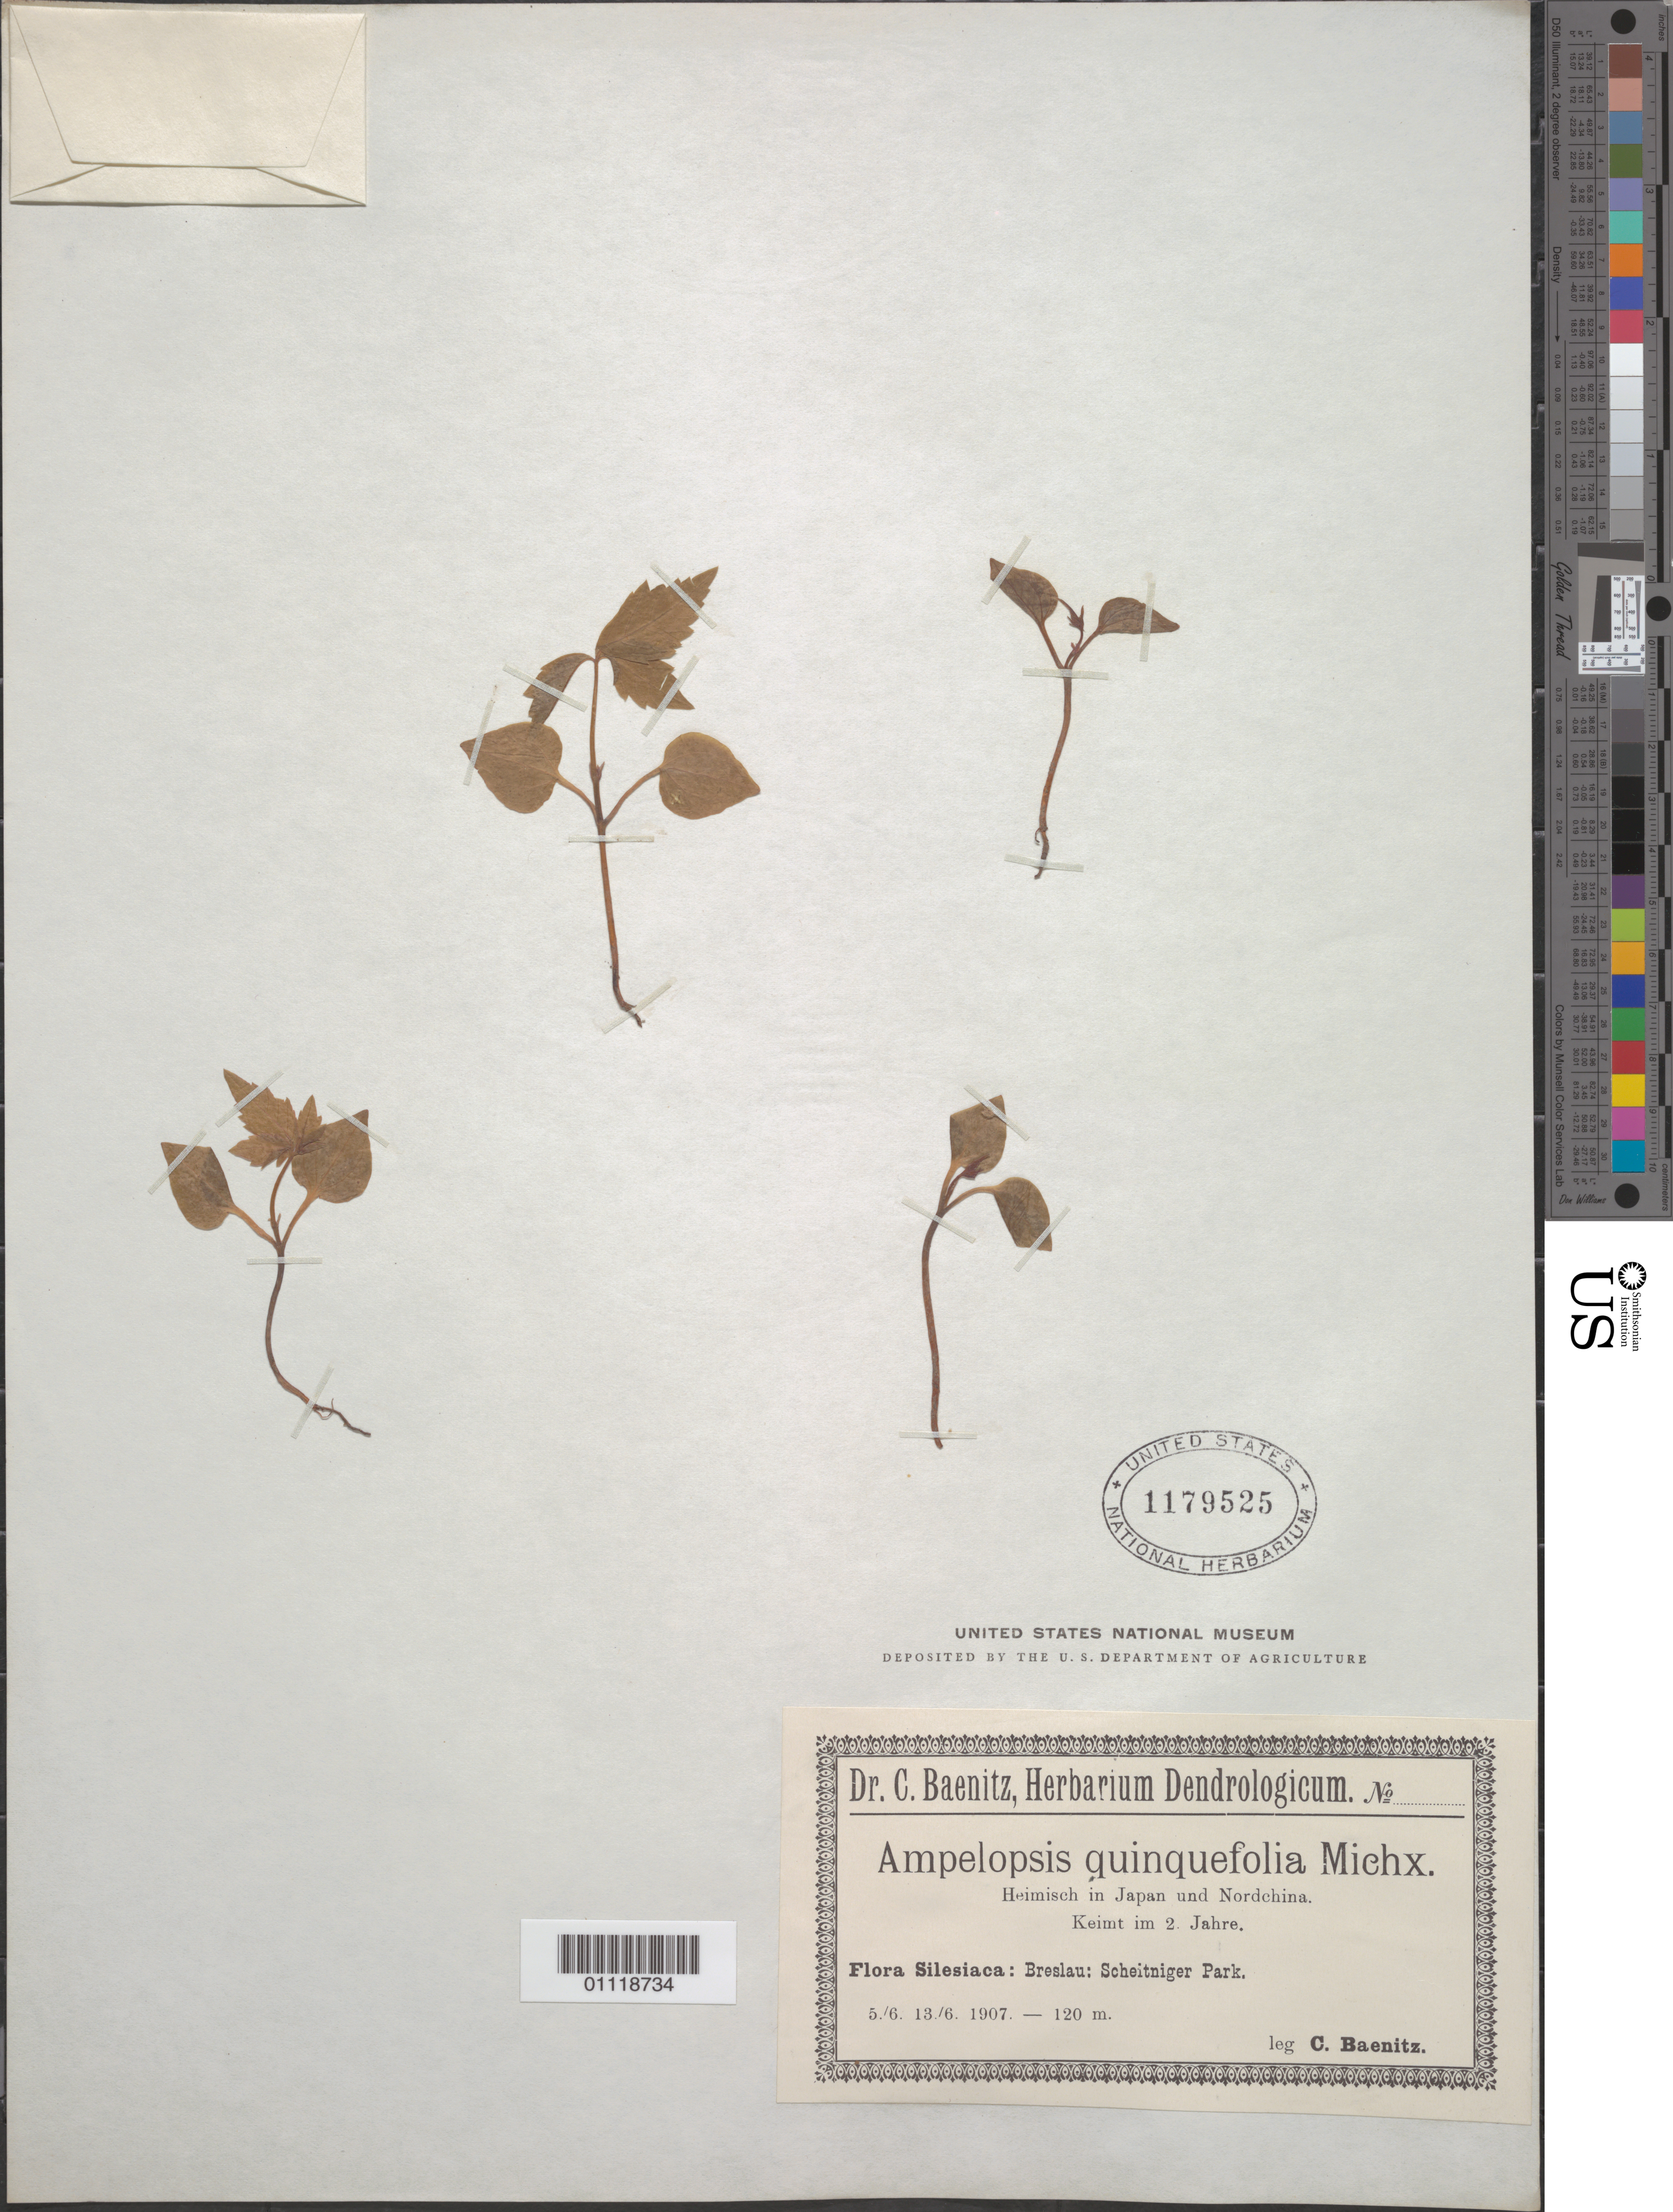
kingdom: Plantae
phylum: Tracheophyta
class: Magnoliopsida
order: Vitales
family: Vitaceae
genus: Parthenocissus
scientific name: Parthenocissus quinquefolia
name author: (L.) Planch.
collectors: C. G. Baenitz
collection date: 1907-06-05/1907-06-13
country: Poland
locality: Silesia. Breslau. Scheitniger Park.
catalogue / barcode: US 1179525